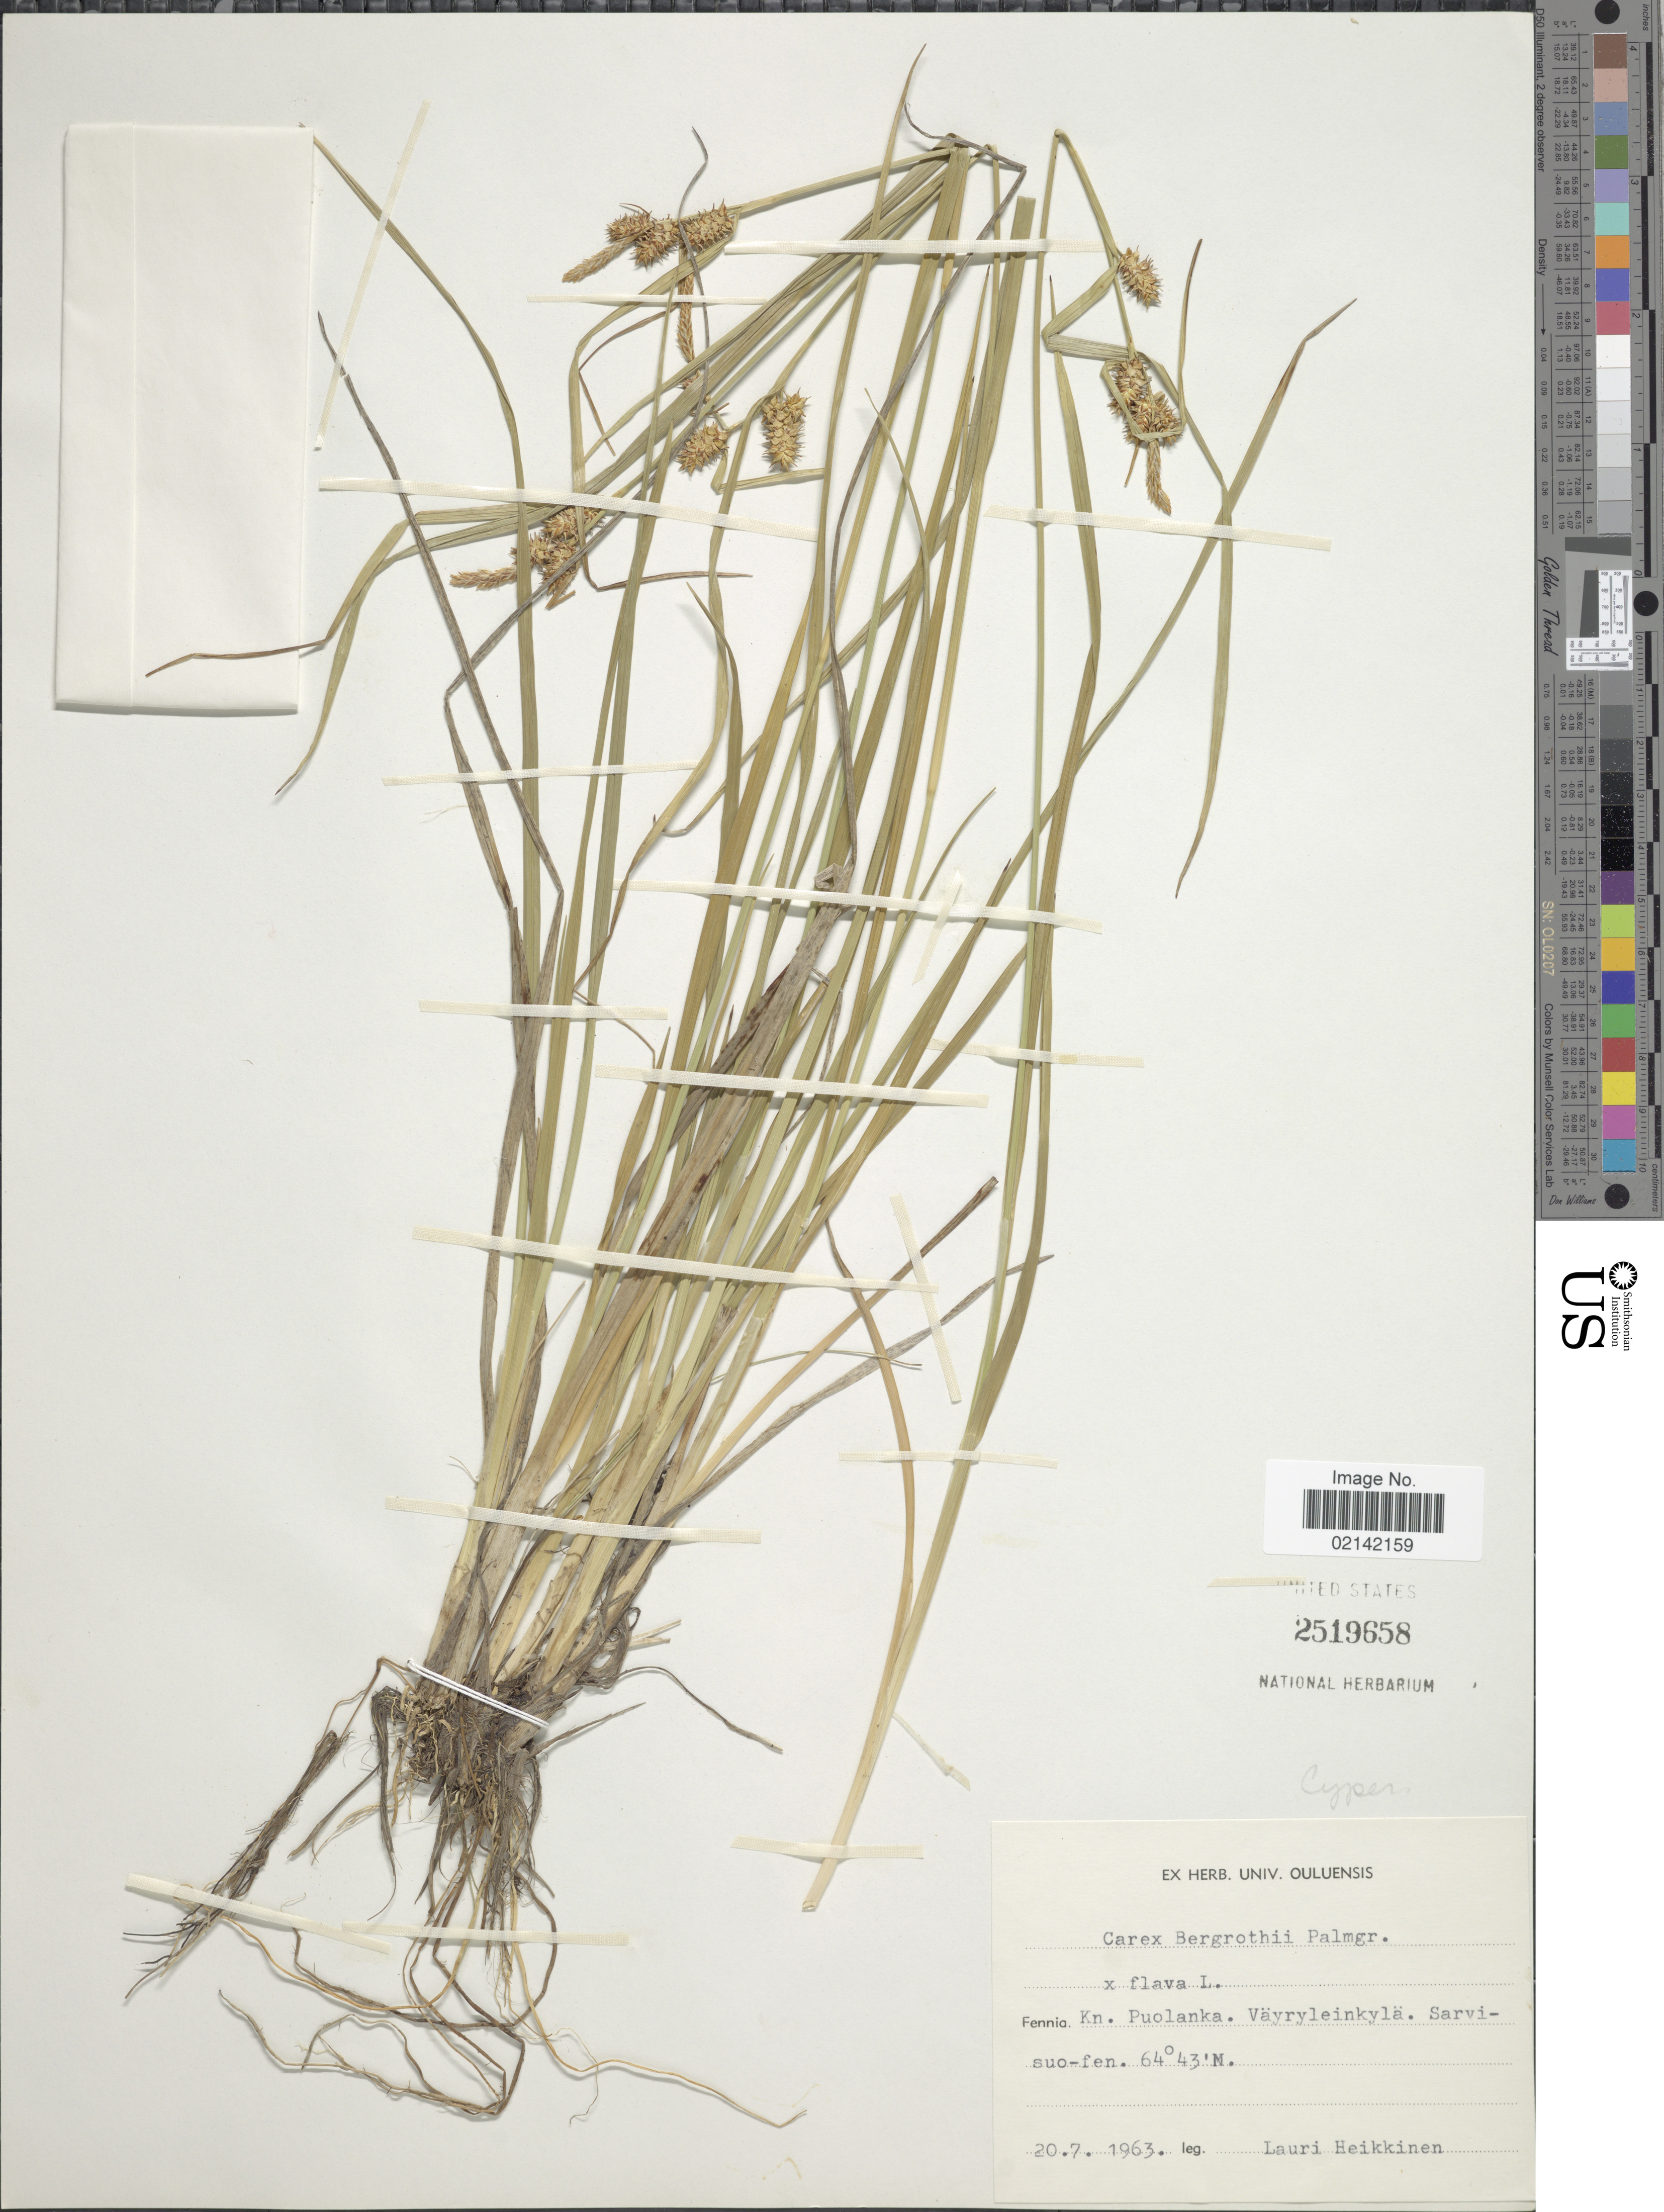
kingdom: Plantae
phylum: Tracheophyta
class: Liliopsida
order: Poales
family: Cyperaceae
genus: Carex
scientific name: Carex bergrothii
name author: Palmgr.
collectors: L. Heikkinen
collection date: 1963-07-20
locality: Kn. Puolanka, Vayryleinkyla, Sarvisuo-fen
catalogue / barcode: US 2519658